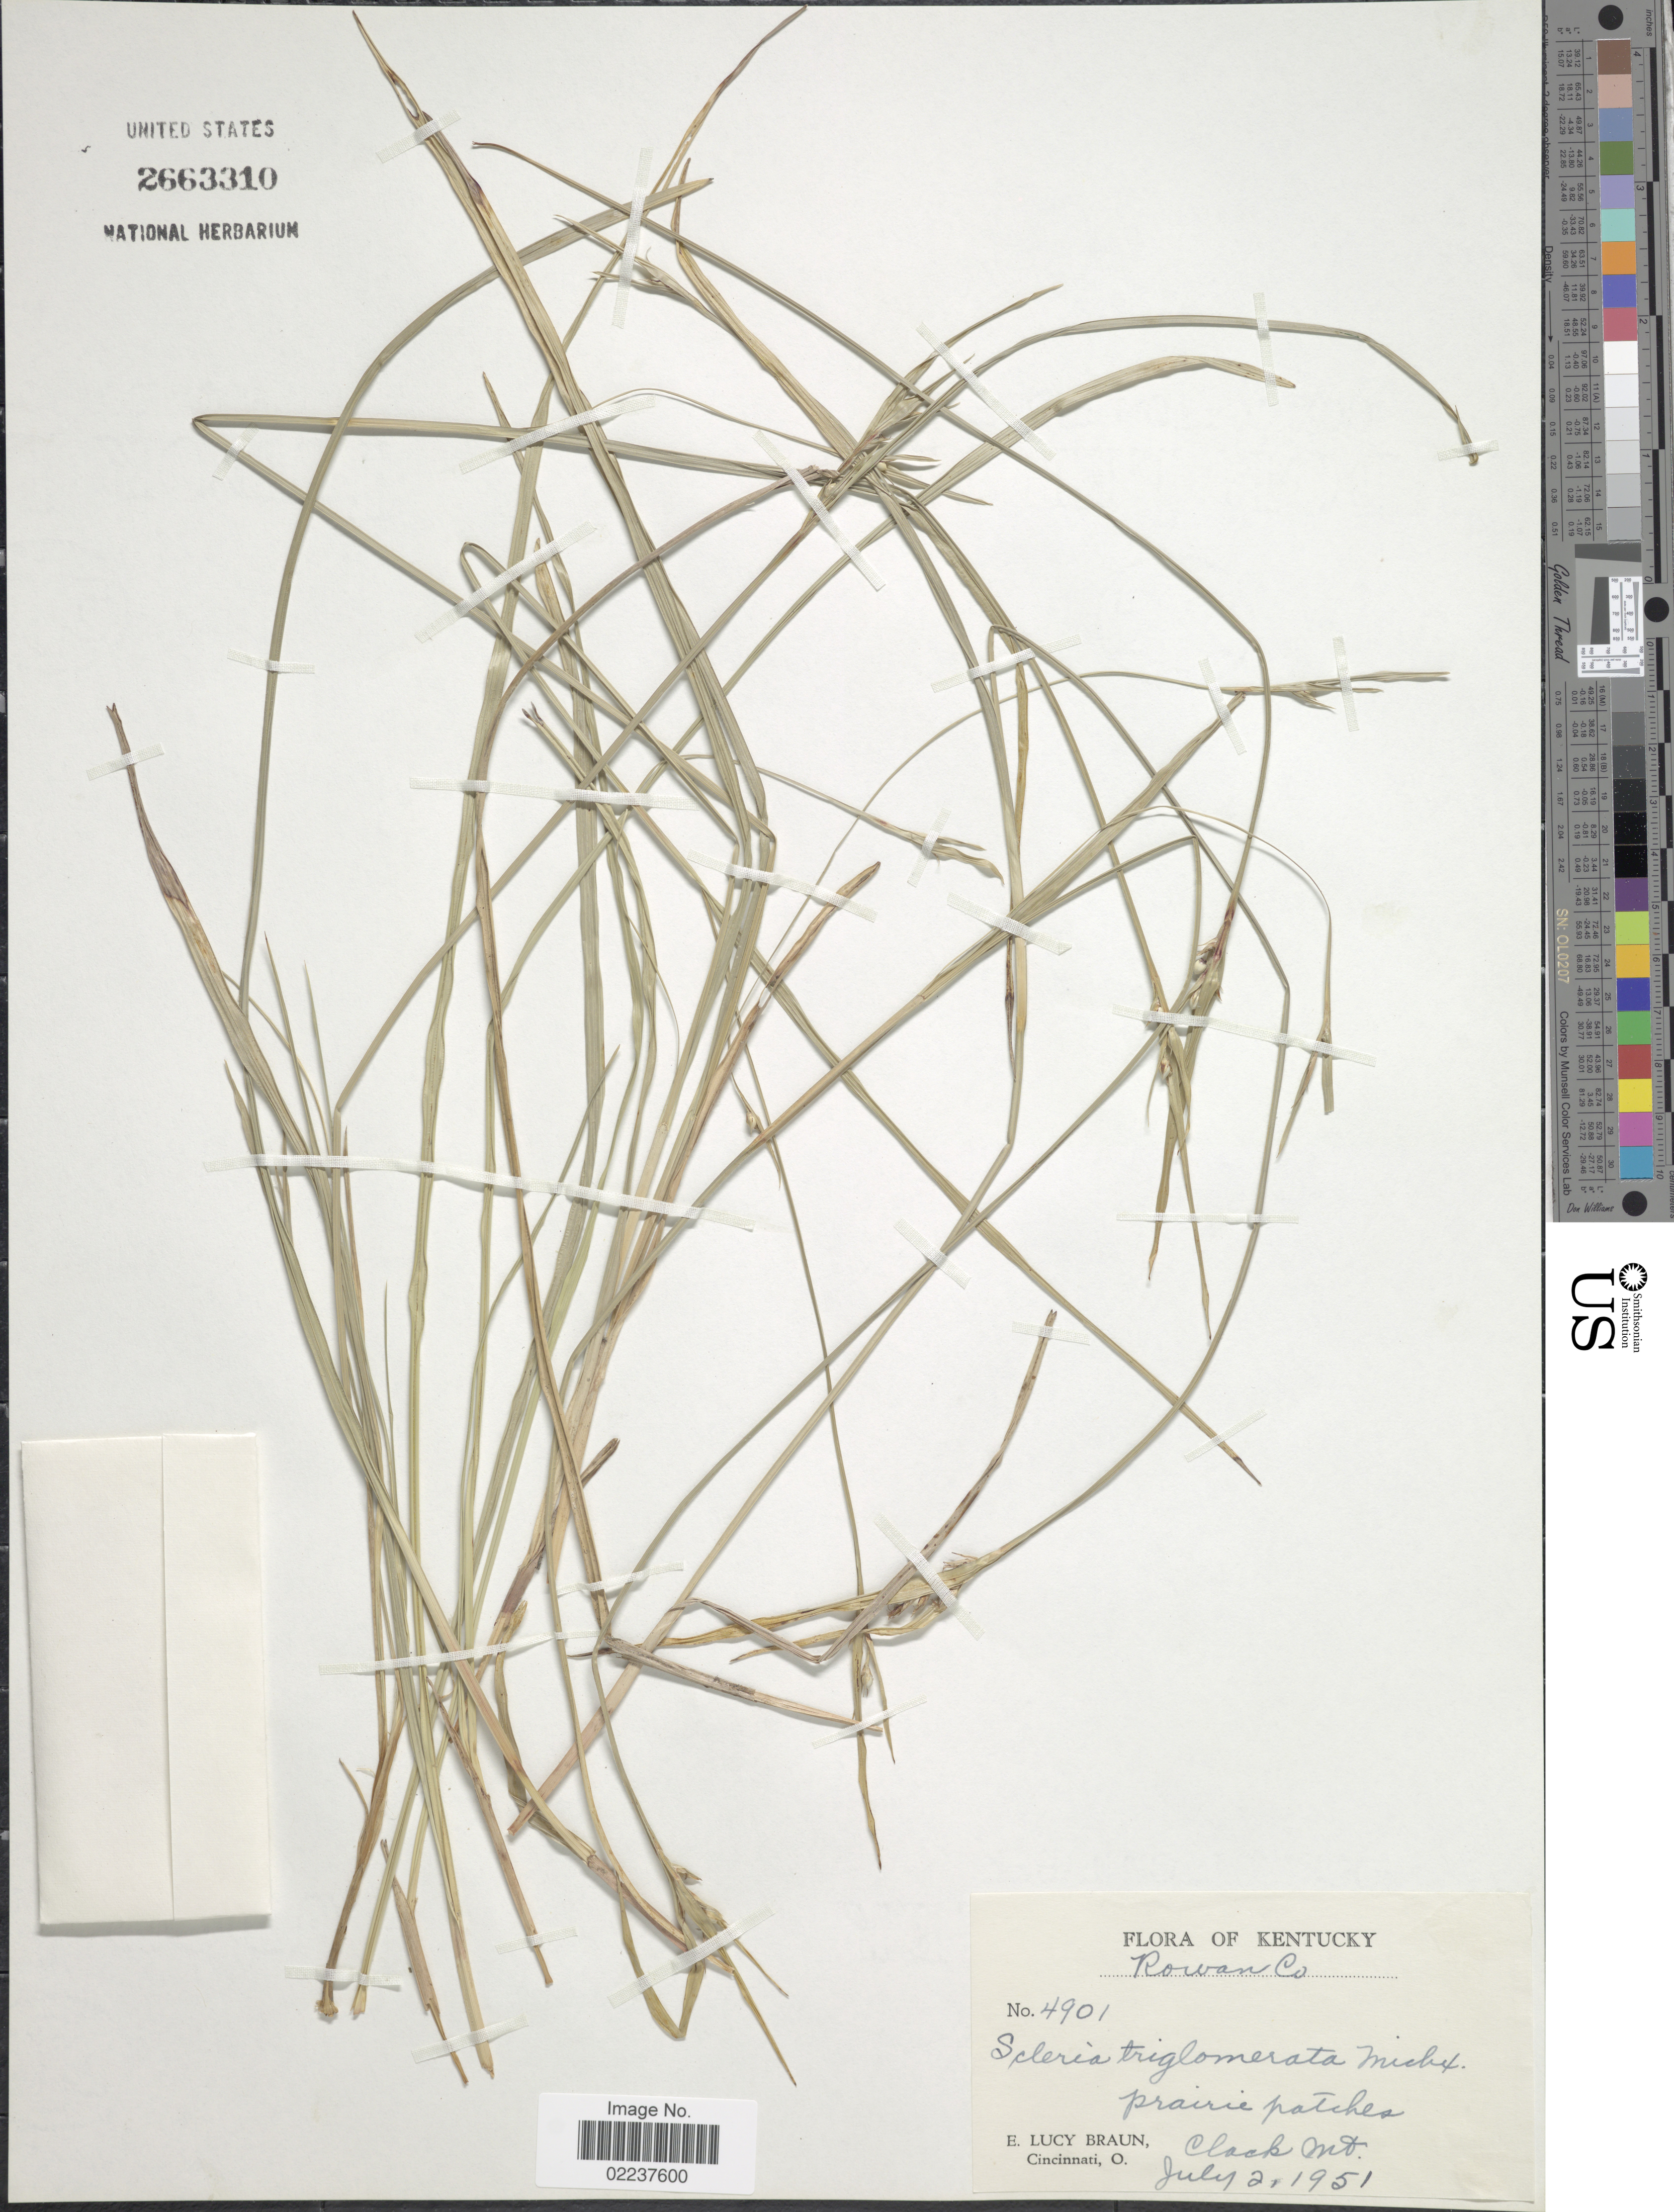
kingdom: Plantae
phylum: Tracheophyta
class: Liliopsida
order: Poales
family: Cyperaceae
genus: Scleria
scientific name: Scleria triglomerata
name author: Michx.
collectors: E. L. Braun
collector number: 4901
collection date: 1951-07-02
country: United States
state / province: Kentucky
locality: Rowan Co., Clack Mt.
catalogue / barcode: US 2663310